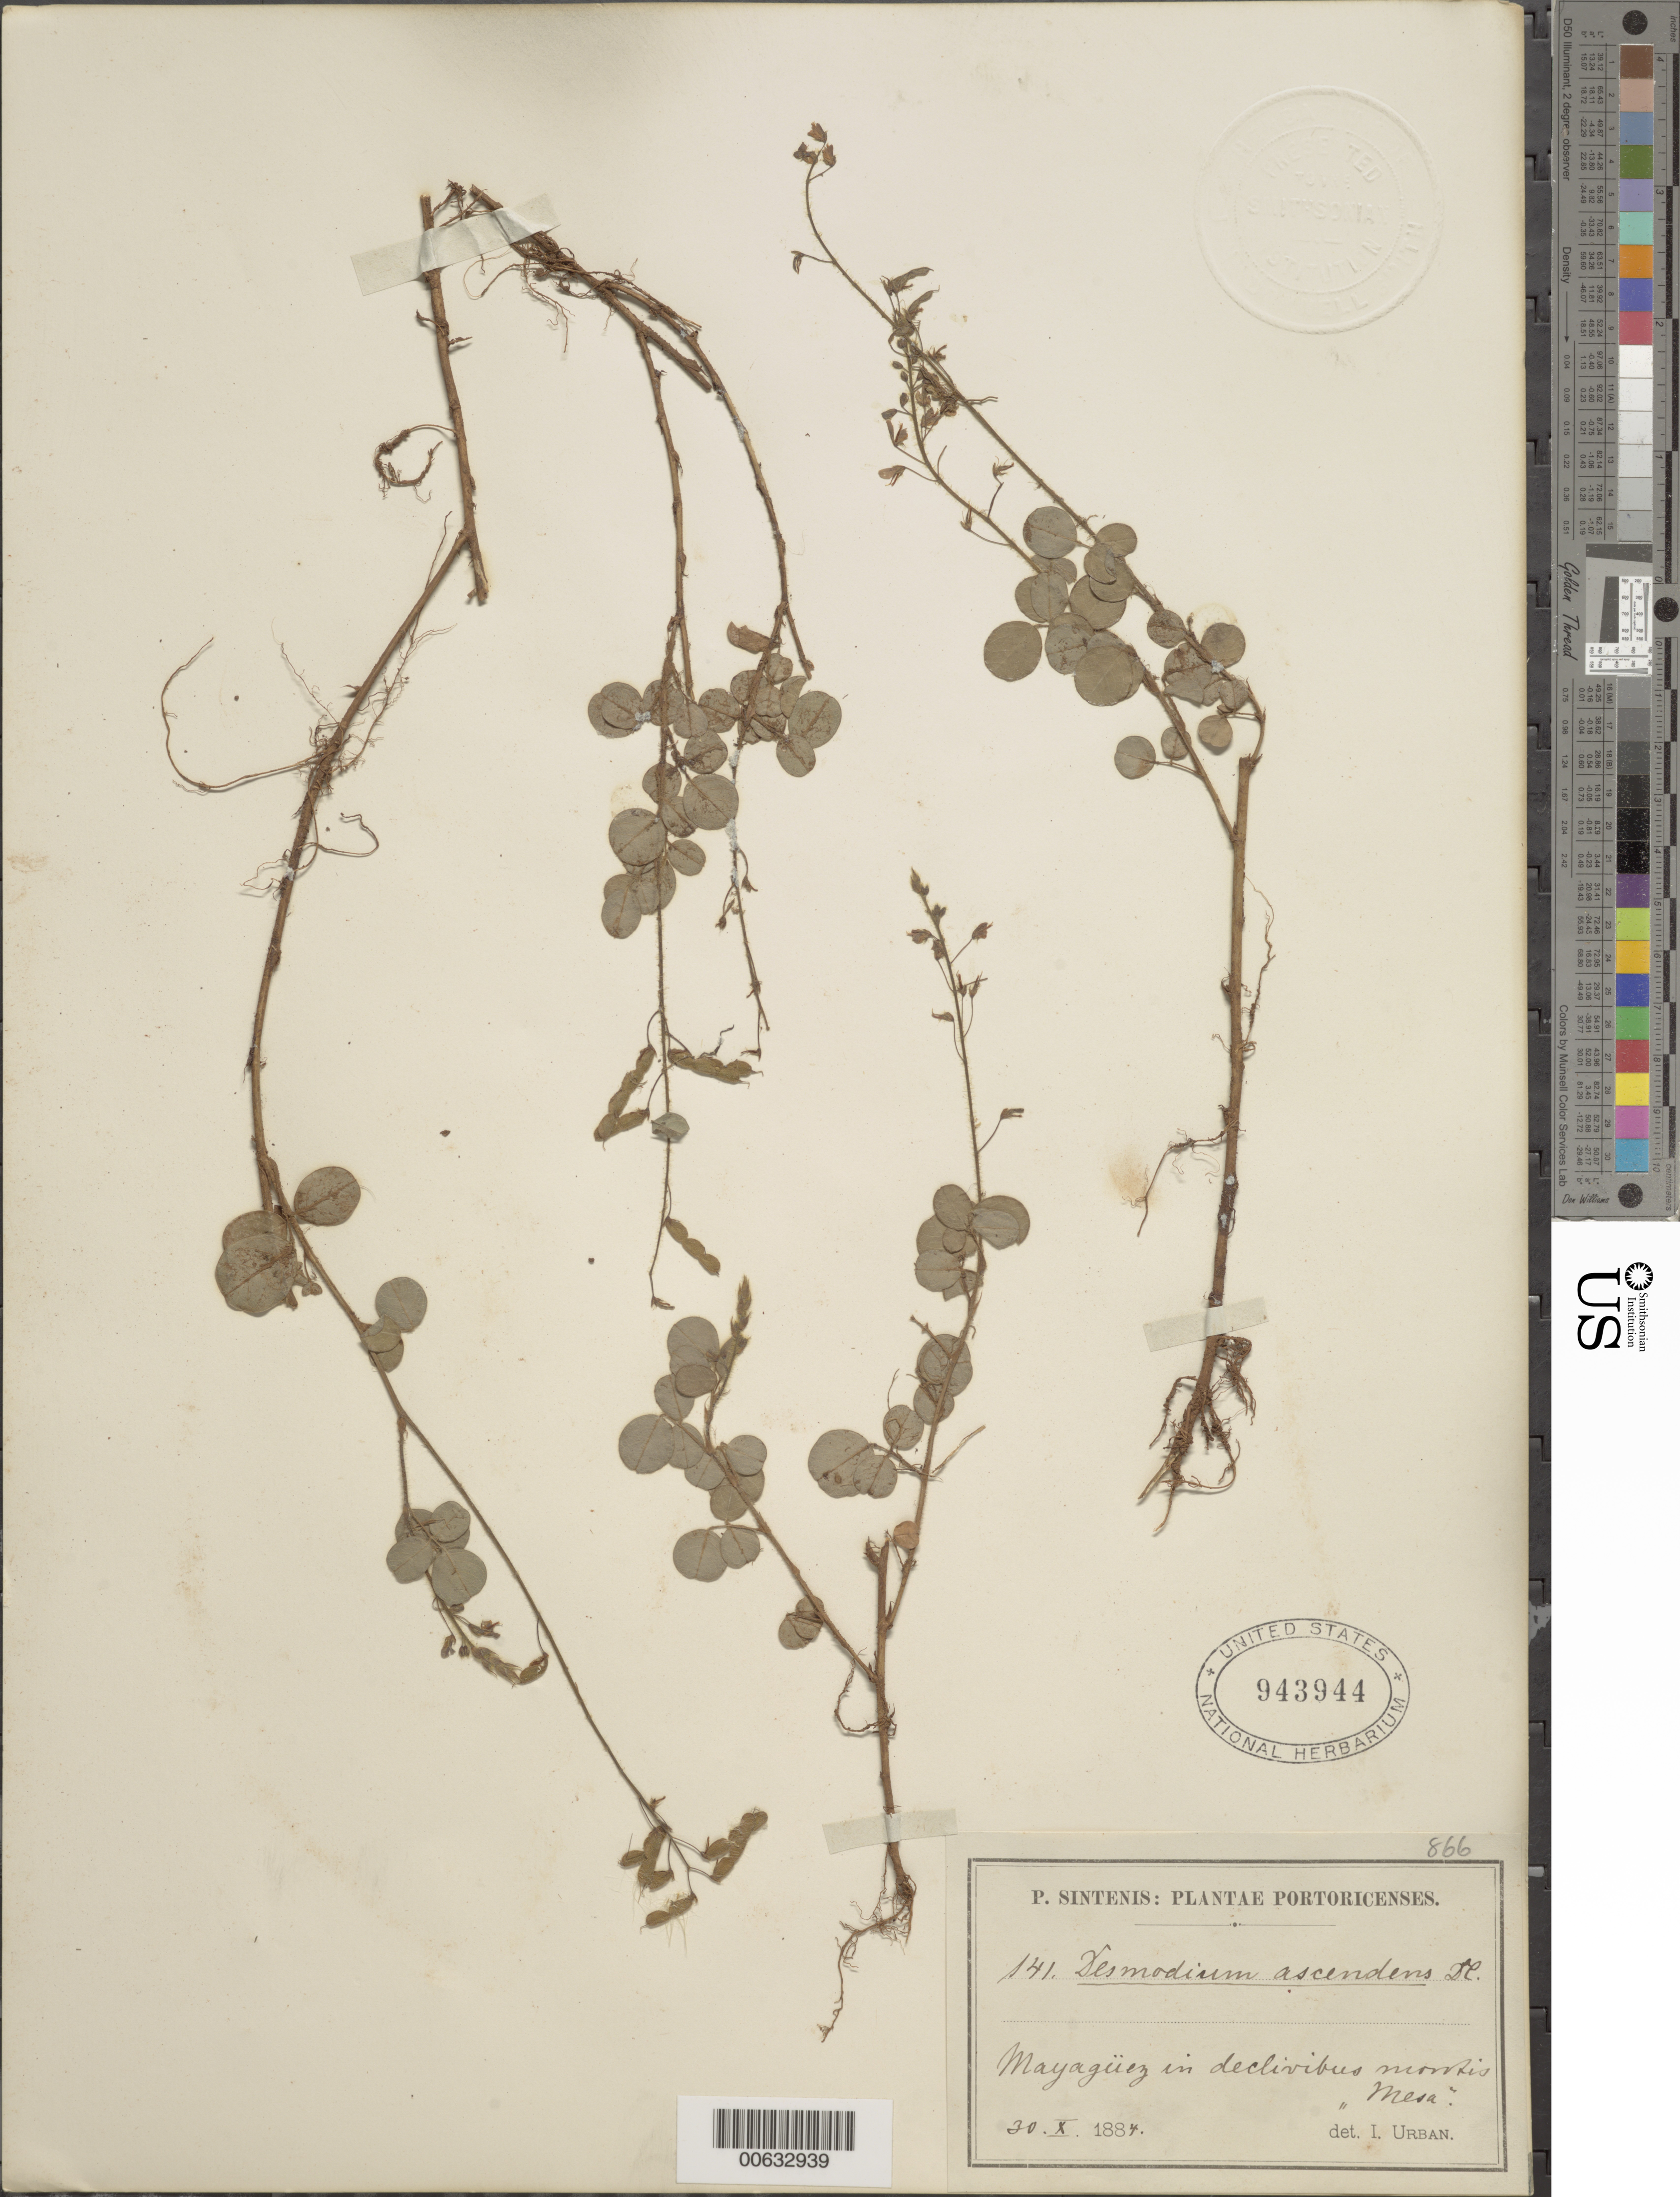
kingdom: Plantae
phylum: Tracheophyta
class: Magnoliopsida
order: Fabales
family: Fabaceae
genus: Grona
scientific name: Grona adscendens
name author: (Sw.) H. Ohashi & K. Ohashi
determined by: Strong, Mark T., (BOT), Smithsonian Institution - National Museum of Natural History (UNITED STATES)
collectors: P. Sintenis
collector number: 141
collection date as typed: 30 Oct 1884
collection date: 1884-10-30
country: Puerto Rico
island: Greater Antilles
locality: Mayagüez, in declivibus montis Mesa.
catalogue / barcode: US 943944